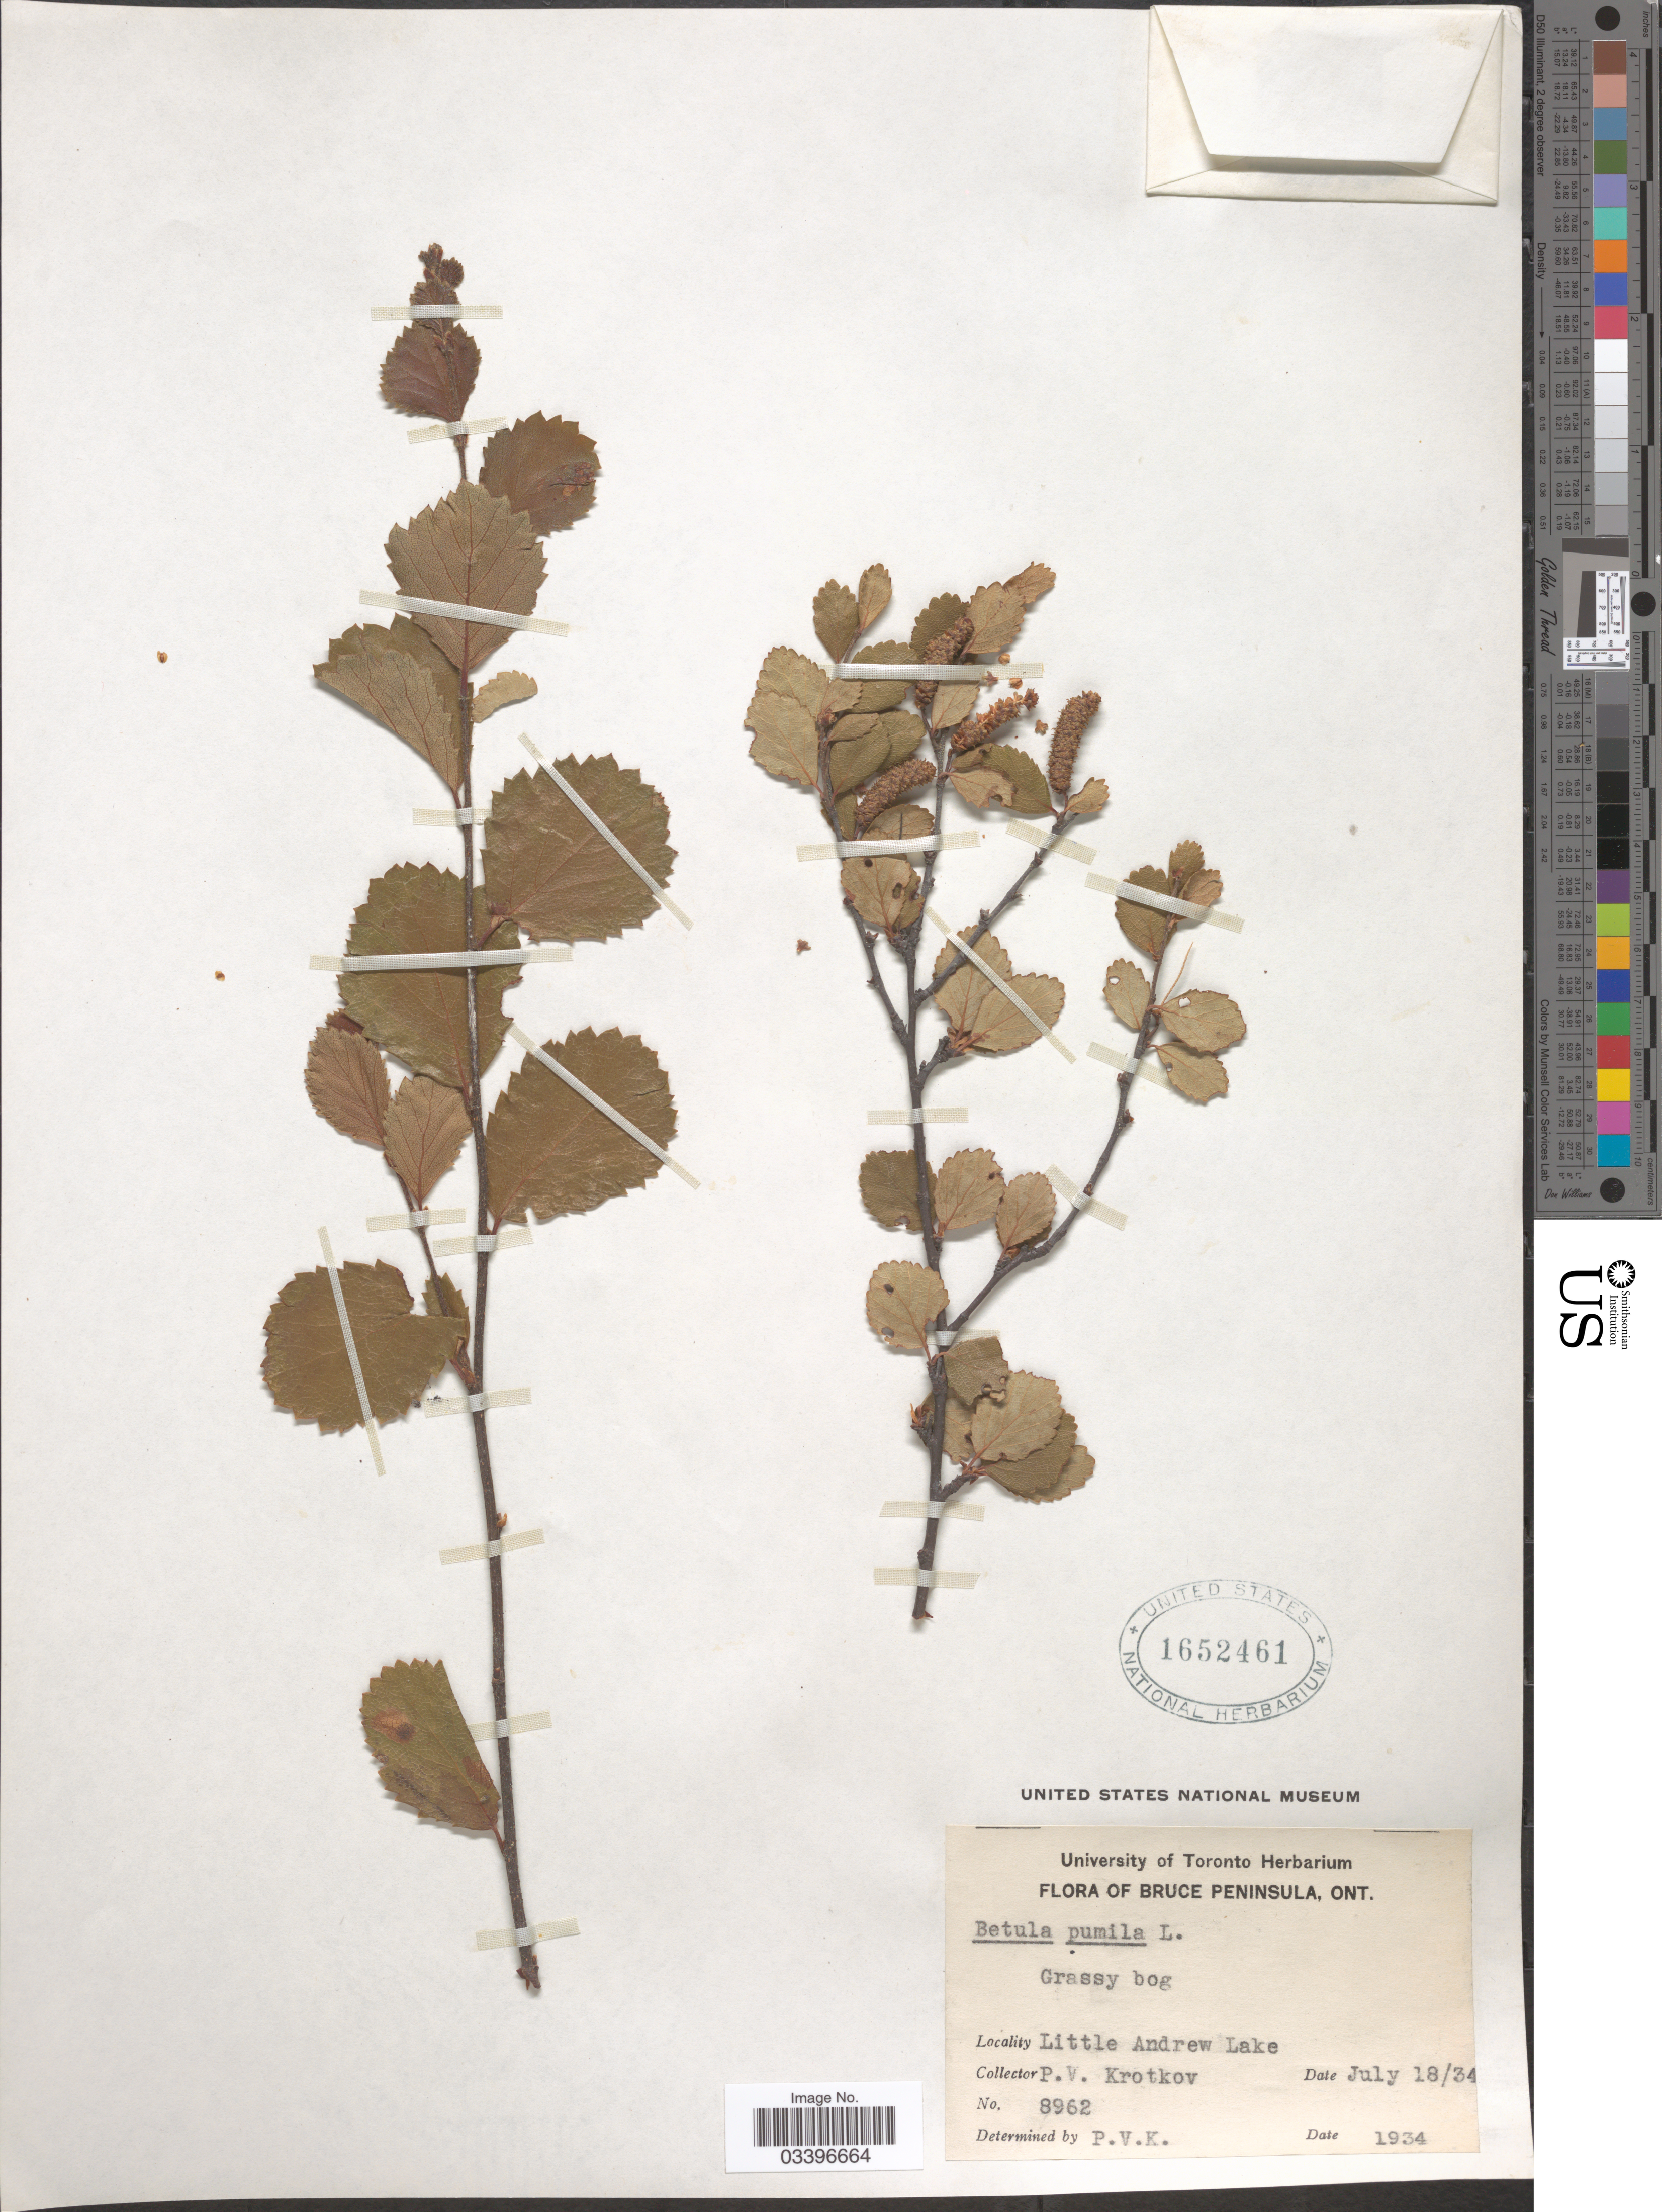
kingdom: Plantae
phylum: Tracheophyta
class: Magnoliopsida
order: Fagales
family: Betulaceae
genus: Betula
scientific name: Betula pumila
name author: L.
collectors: P. V. Krotkov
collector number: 8962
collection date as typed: Transcribed d/m/y: 18/7/34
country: Canada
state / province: Ontario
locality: Bruce Peninsula. Little Andrew Lake.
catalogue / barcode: US 1652461